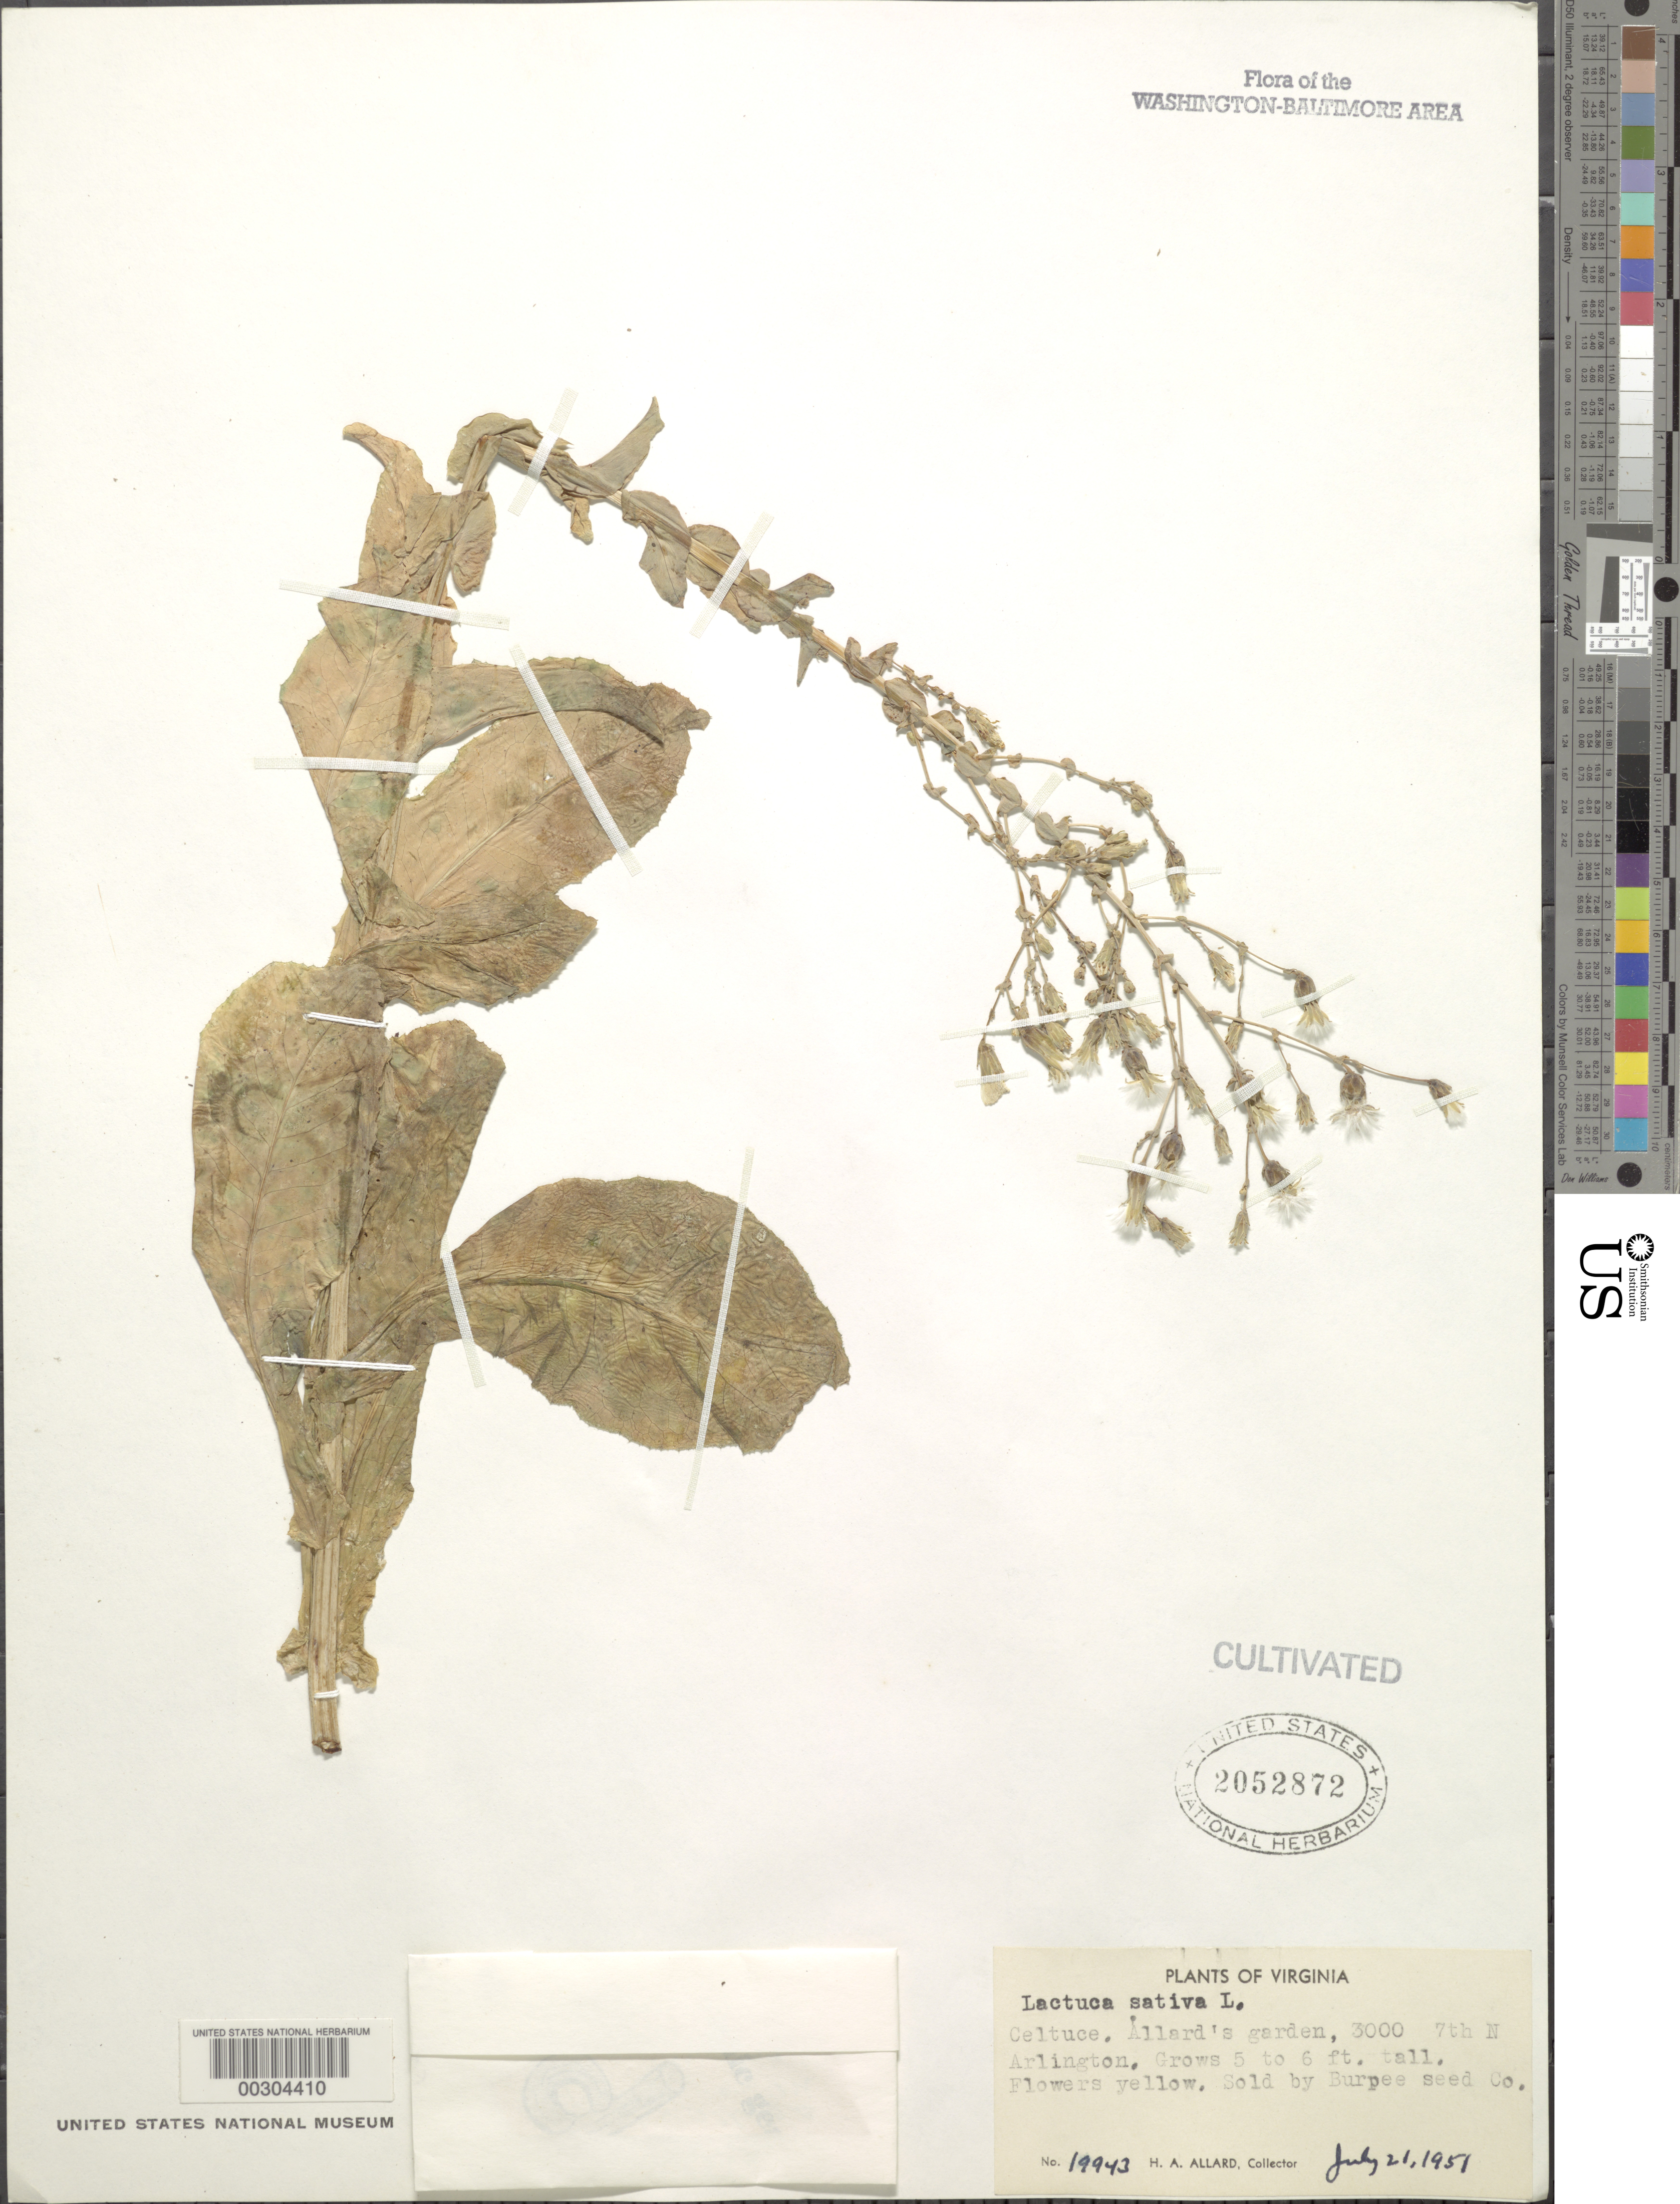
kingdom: Plantae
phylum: Tracheophyta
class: Magnoliopsida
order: Asterales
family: Asteraceae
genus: Lactuca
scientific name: Lactuca sativa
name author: L.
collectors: H. A. Allard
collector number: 19943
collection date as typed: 21 Jul 1951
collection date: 1951-07-21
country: United States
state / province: Virginia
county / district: Arlington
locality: N Arlington, 3000 7th St, Allard's garden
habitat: Garden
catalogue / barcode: US 2052872